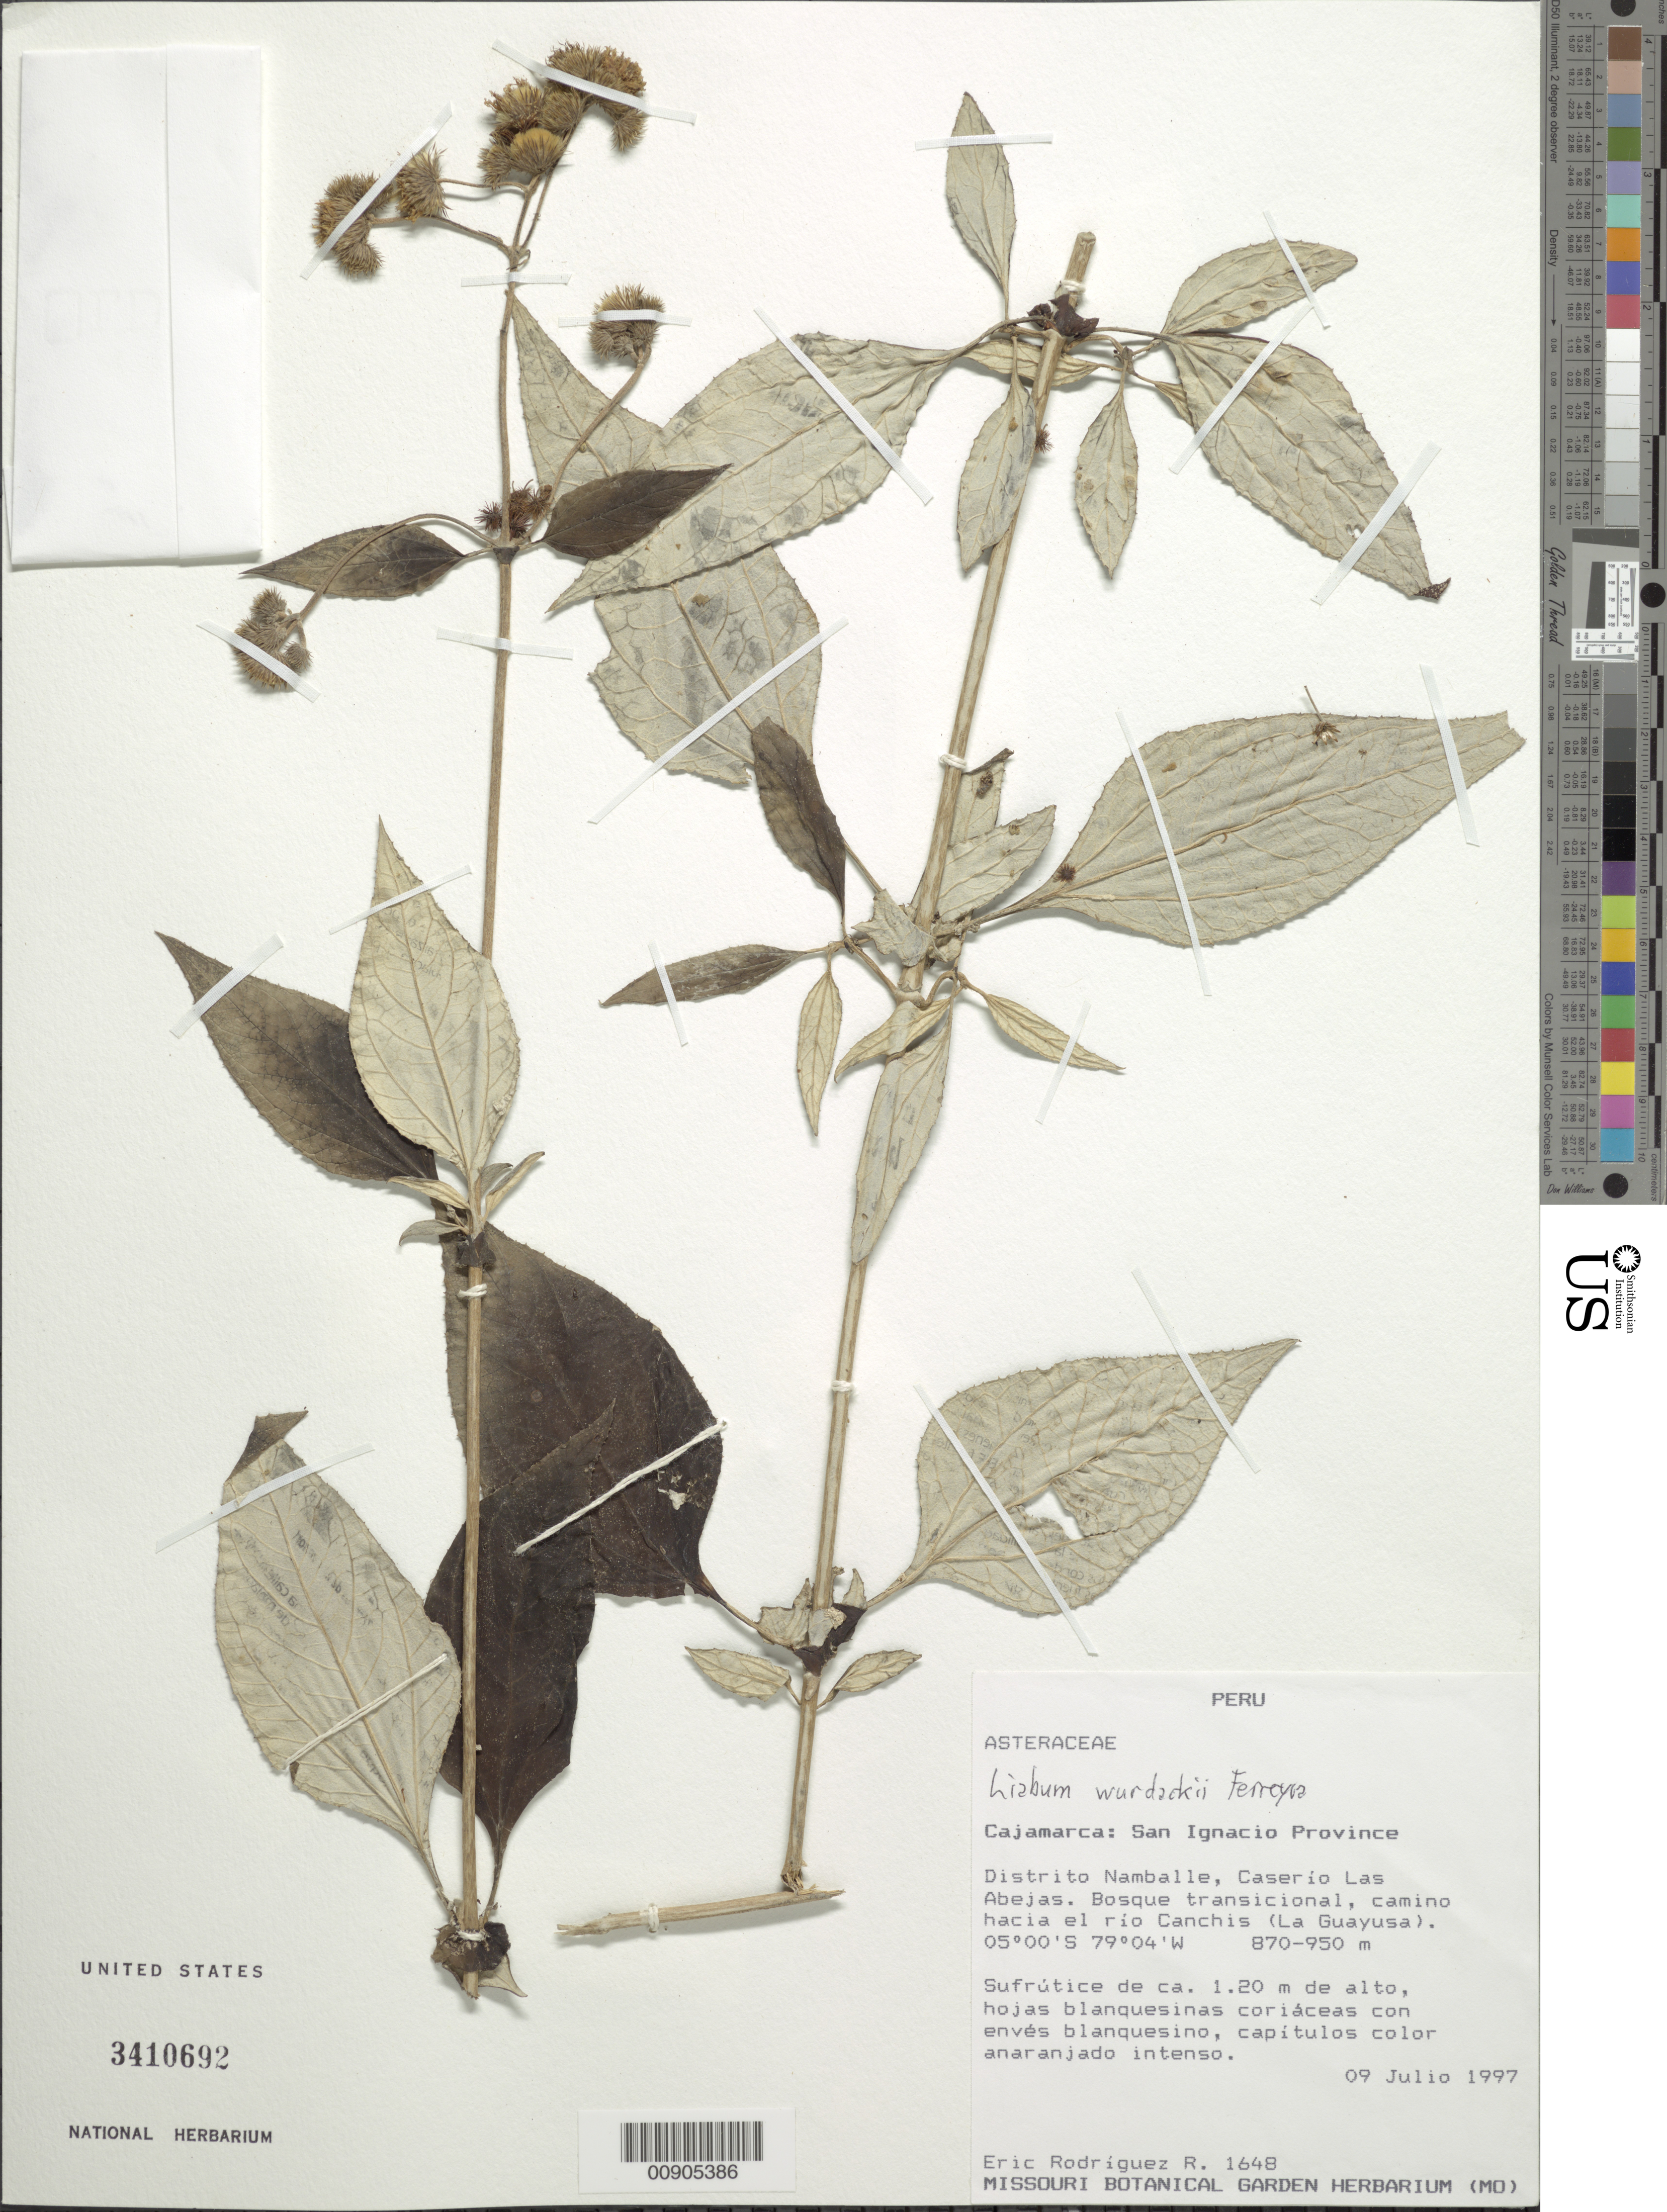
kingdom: Plantae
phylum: Tracheophyta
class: Magnoliopsida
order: Asterales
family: Asteraceae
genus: Liabum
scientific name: Liabum wurdackii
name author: Ferreyra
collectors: E. Rodriguez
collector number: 1648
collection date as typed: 9 July 1997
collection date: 1997-07-09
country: Peru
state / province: Cajamarca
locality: Prov. San Ignacio, Dist. Namballe, Caserío Las Abejas, camino hacia el Río Canchis (La Guayusa)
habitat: Bosque transicional, camino hacia el río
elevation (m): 870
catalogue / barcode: US 3410692